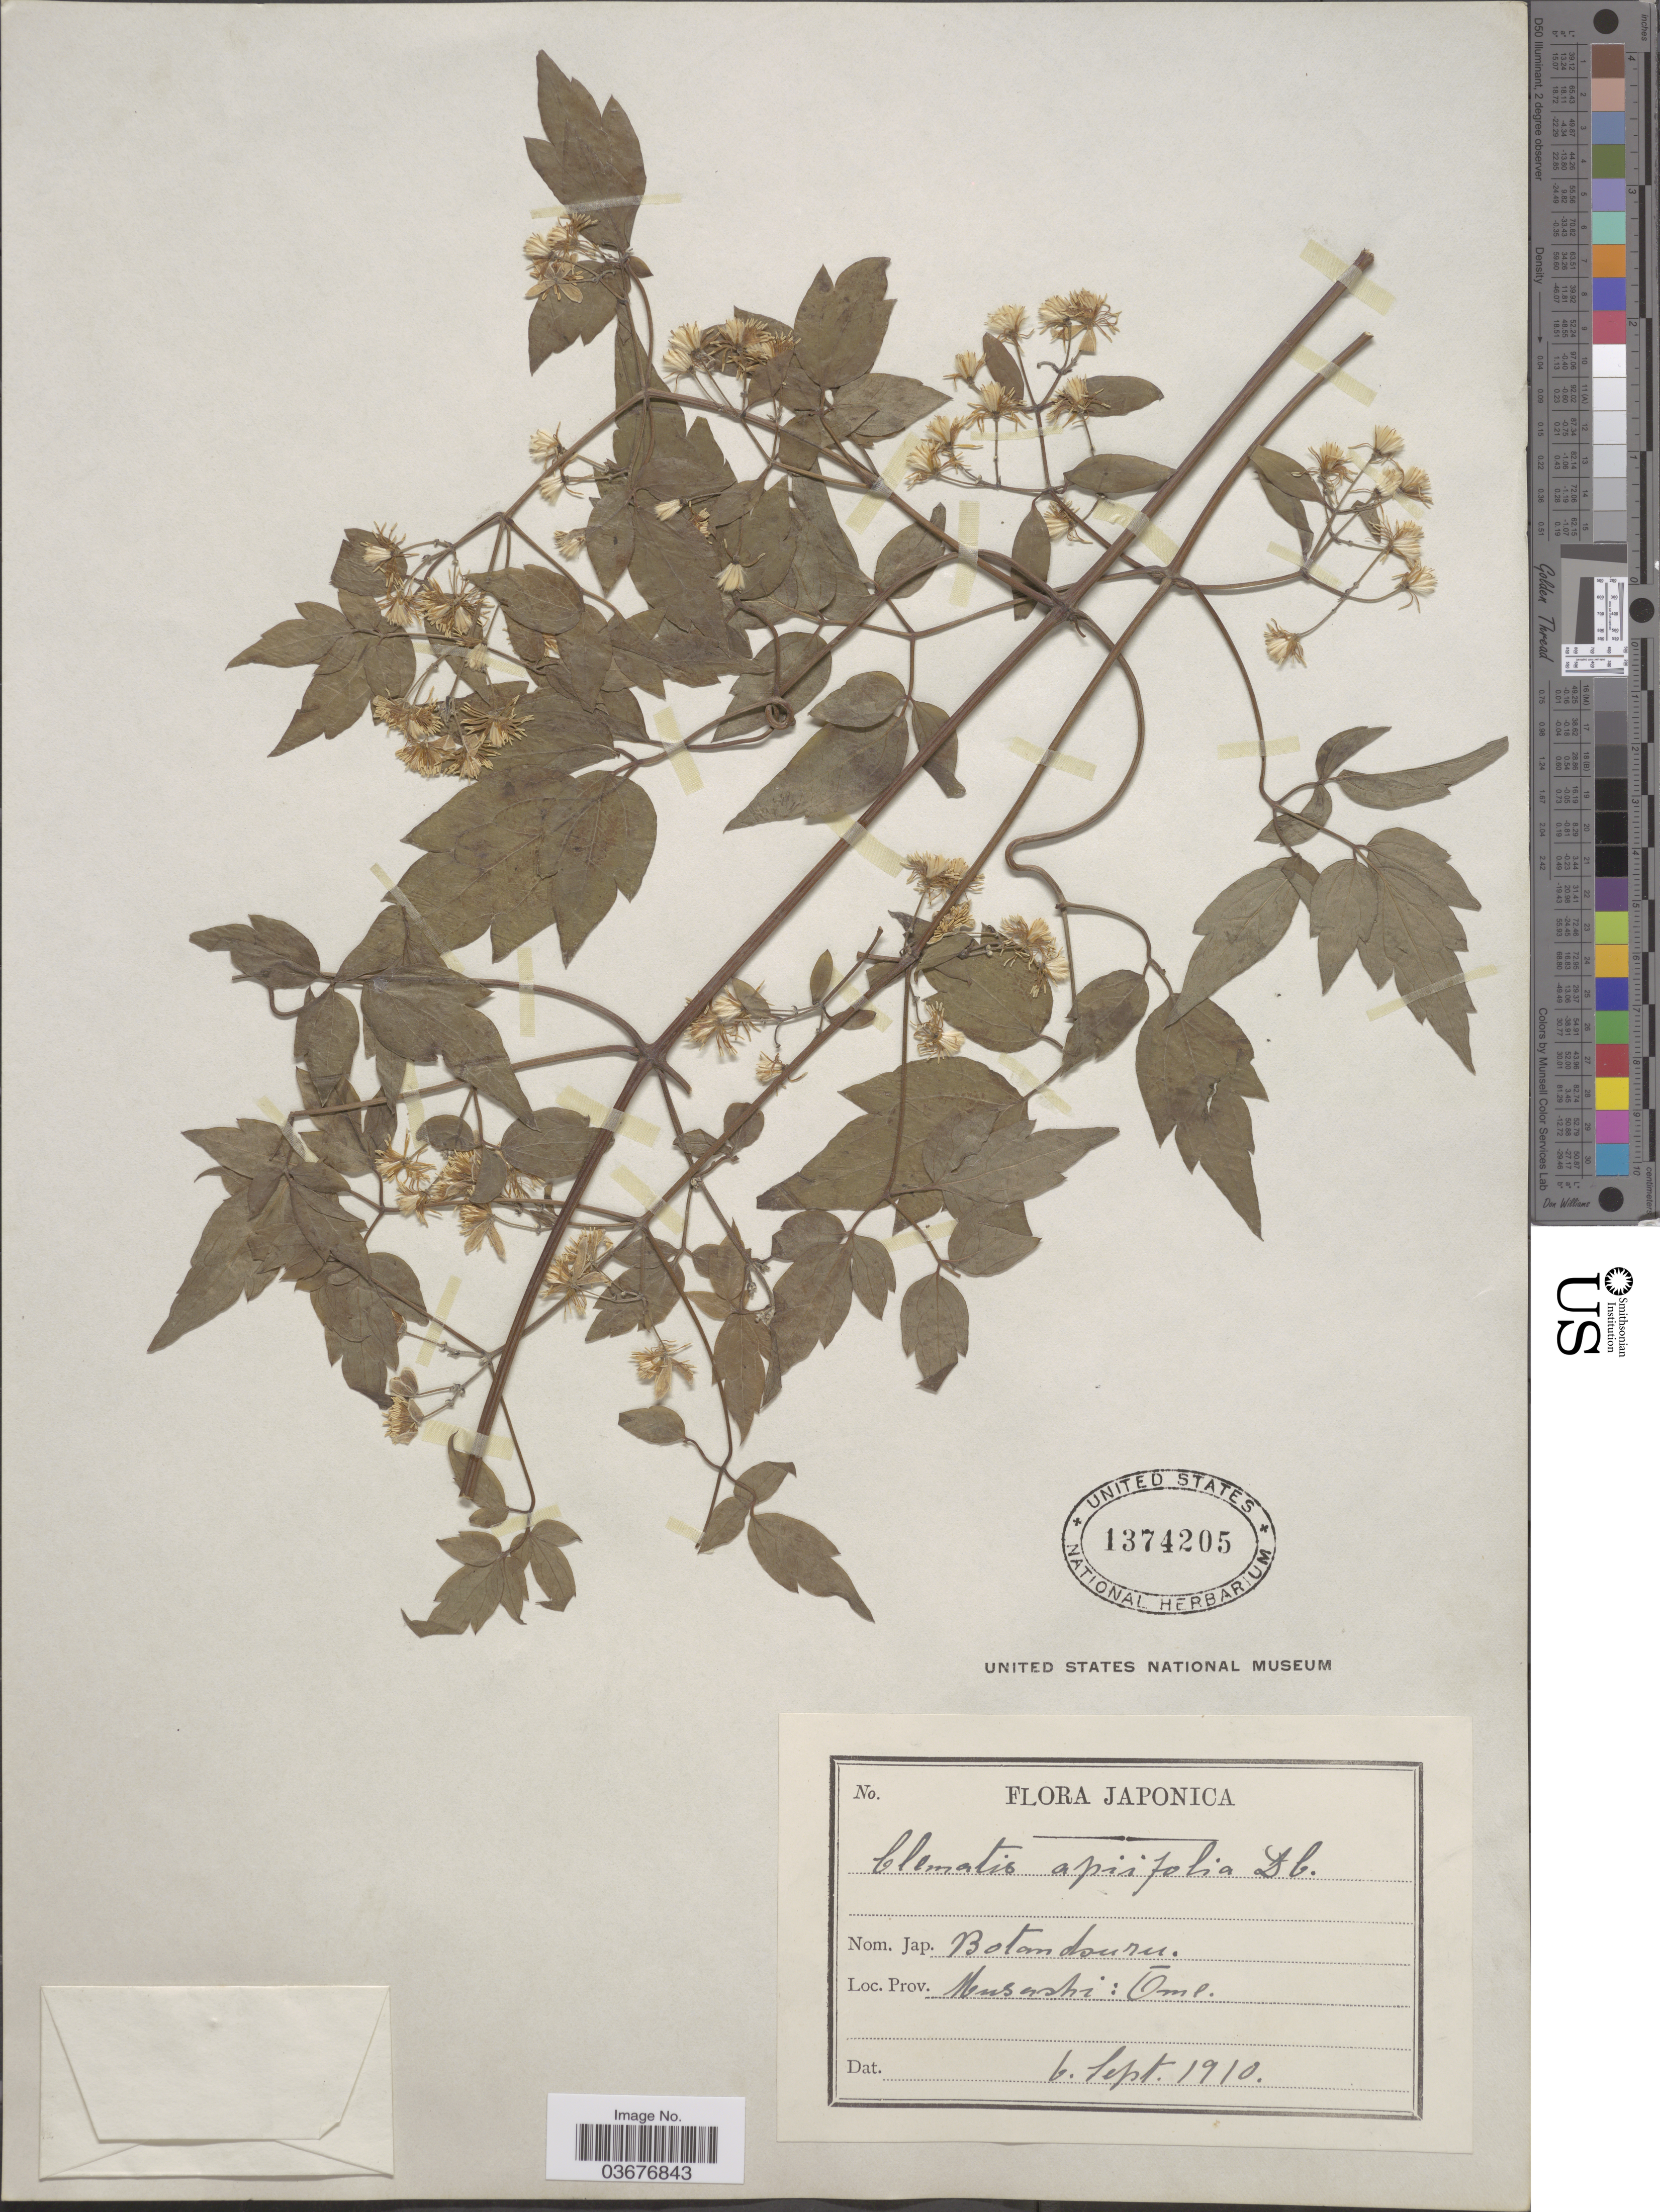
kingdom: Plantae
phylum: Tracheophyta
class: Magnoliopsida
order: Ranunculales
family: Ranunculaceae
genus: Clematis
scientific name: Clematis apiifolia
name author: DC.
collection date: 1910-09-06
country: Japan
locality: Prov. Musashi: Ōml.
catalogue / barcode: US 1374205